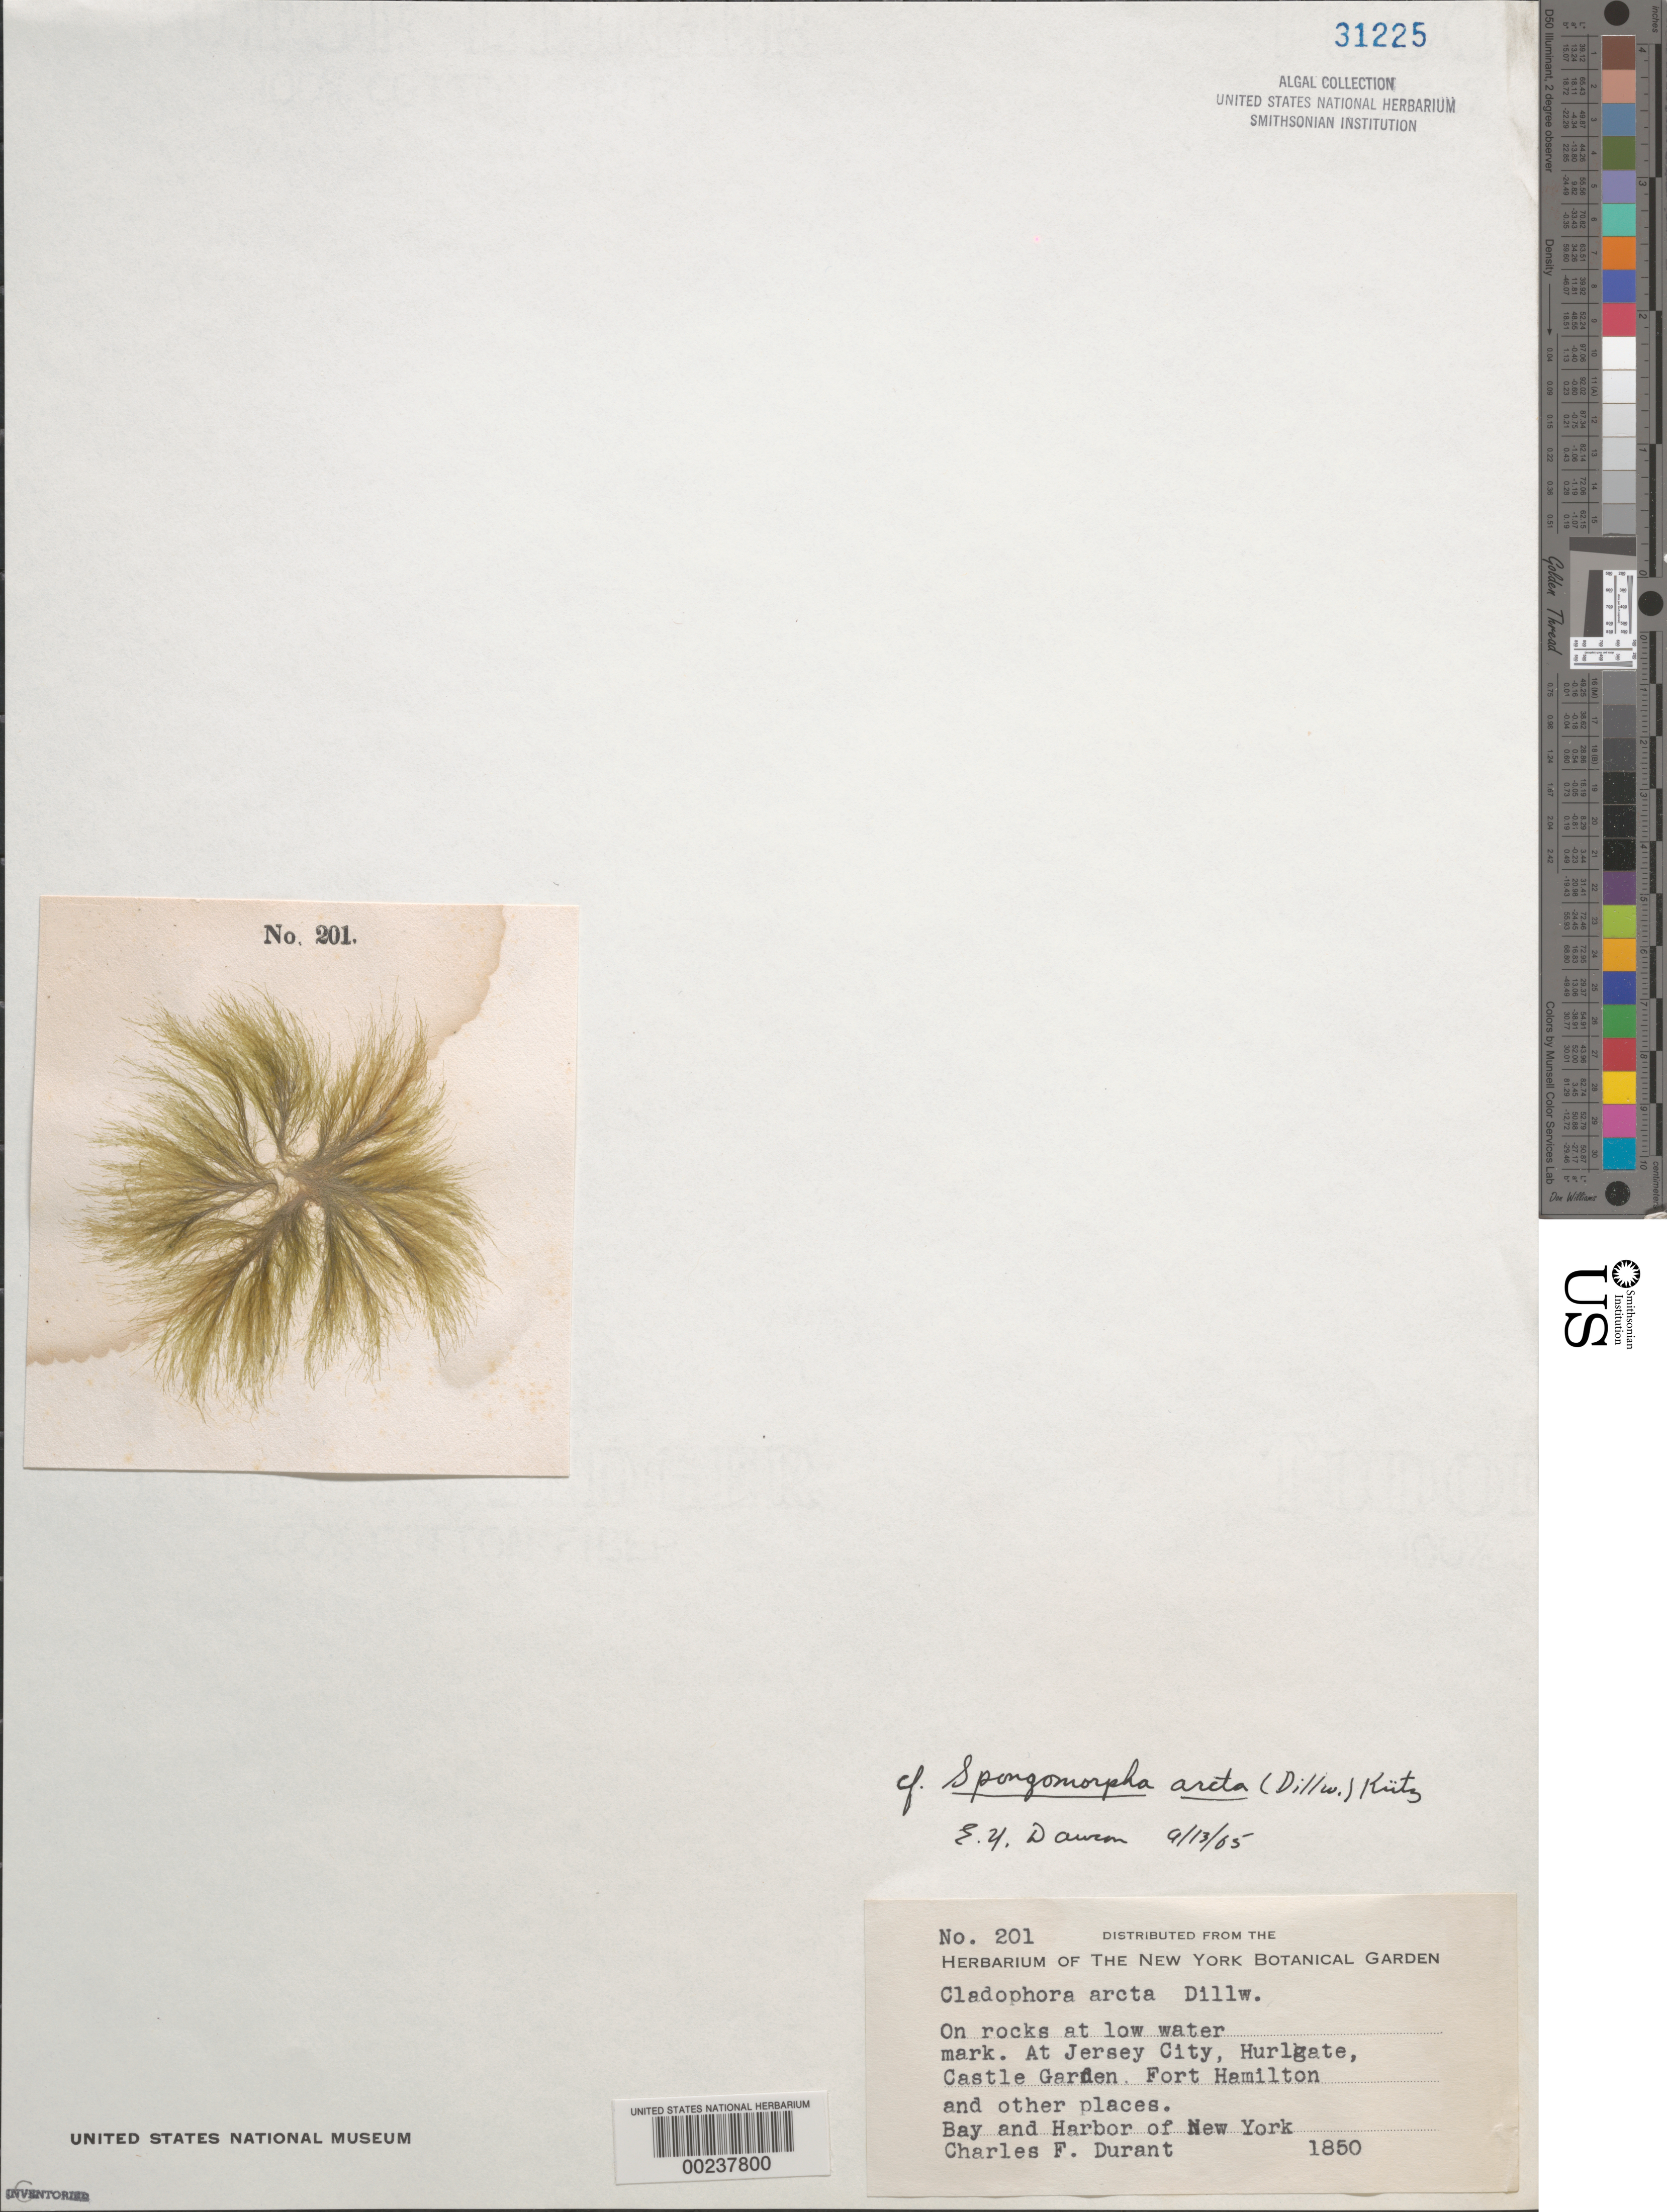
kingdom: Plantae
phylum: Chlorophyta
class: Ulvophyceae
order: Ulotrichales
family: Ulotrichaceae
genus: Acrosiphonia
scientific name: Acrosiphonia arcta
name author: (Dillwyn) Gain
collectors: C. Durant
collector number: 201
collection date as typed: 1850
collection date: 1850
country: United States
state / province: New Jersey / New York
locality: New York Bay and Harbor, Jersey City, Hurlgate, Castle Garden, Fort Hamilton, etc.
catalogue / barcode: US 31225